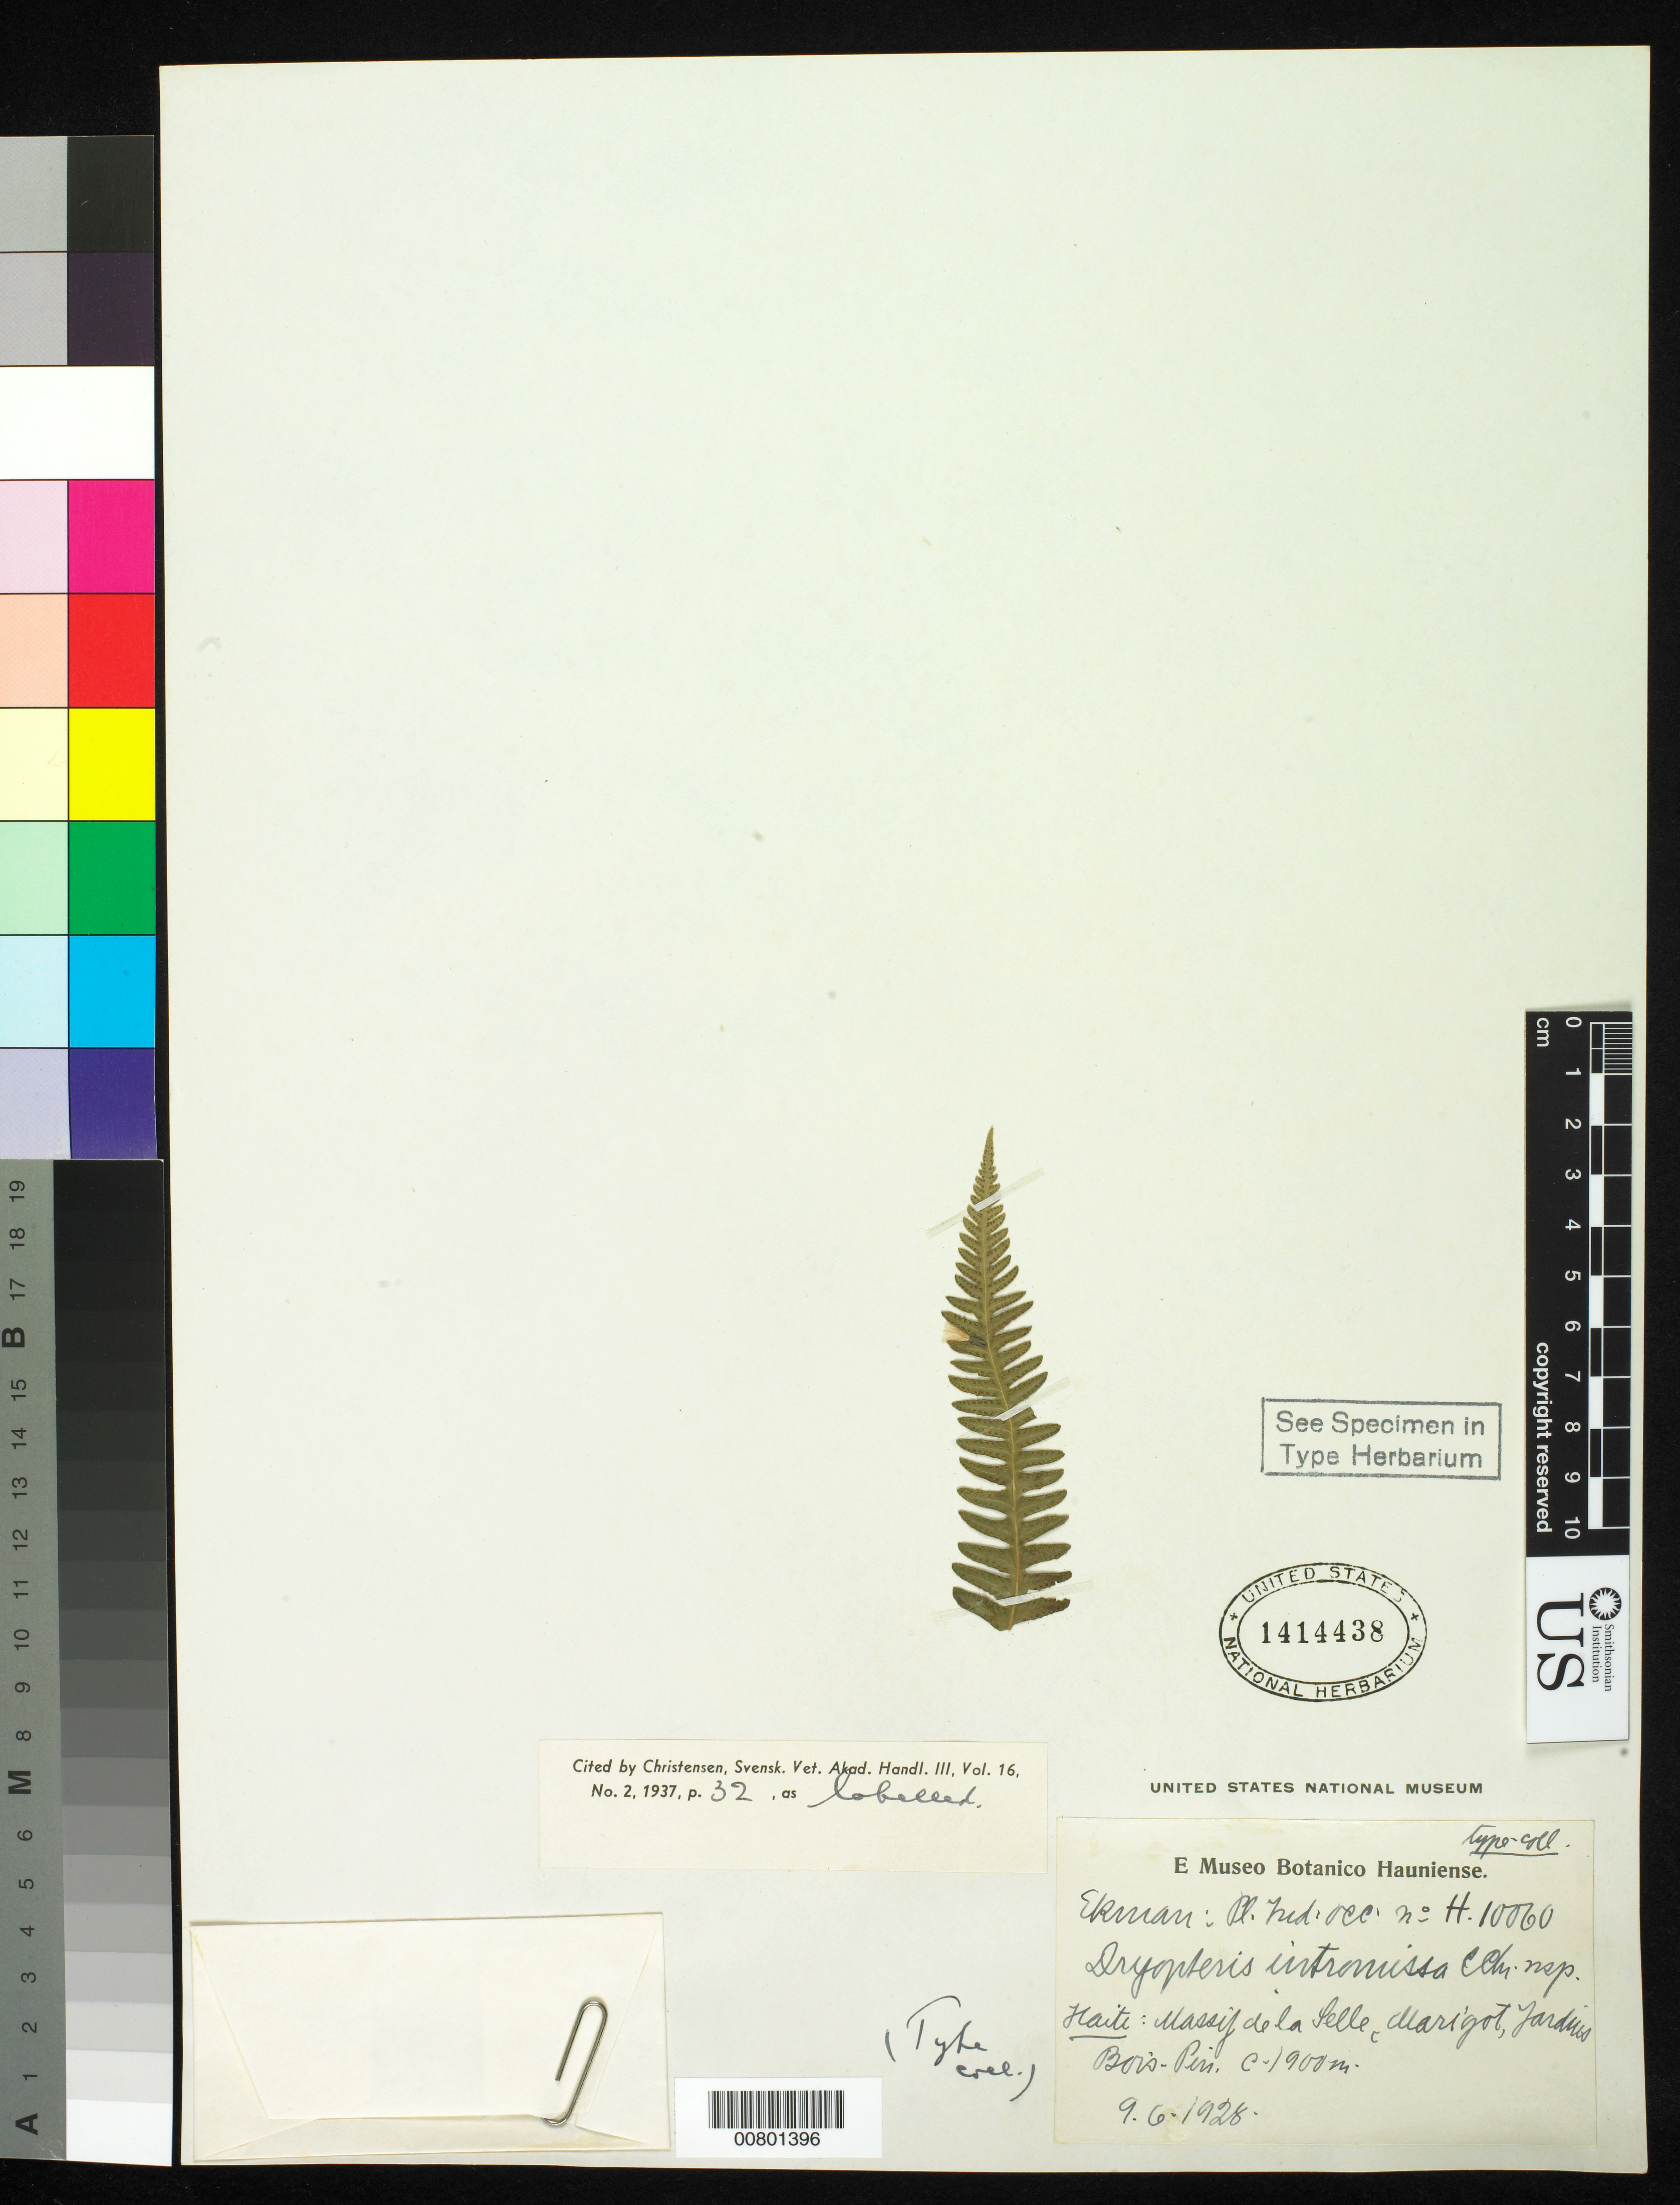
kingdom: Plantae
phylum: Tracheophyta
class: Polypodiopsida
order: Polypodiales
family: Dryopteridaceae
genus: Dryopteris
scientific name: Dryopteris intromissa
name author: C. Chr.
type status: Isotype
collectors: E. L. Ekman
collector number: H10060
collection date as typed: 09 Jun 1928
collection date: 1928-06-09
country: Haiti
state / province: Ouest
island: Hispaniola Island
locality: Marigot, jardins bois pin.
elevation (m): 1900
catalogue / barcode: US 1414438